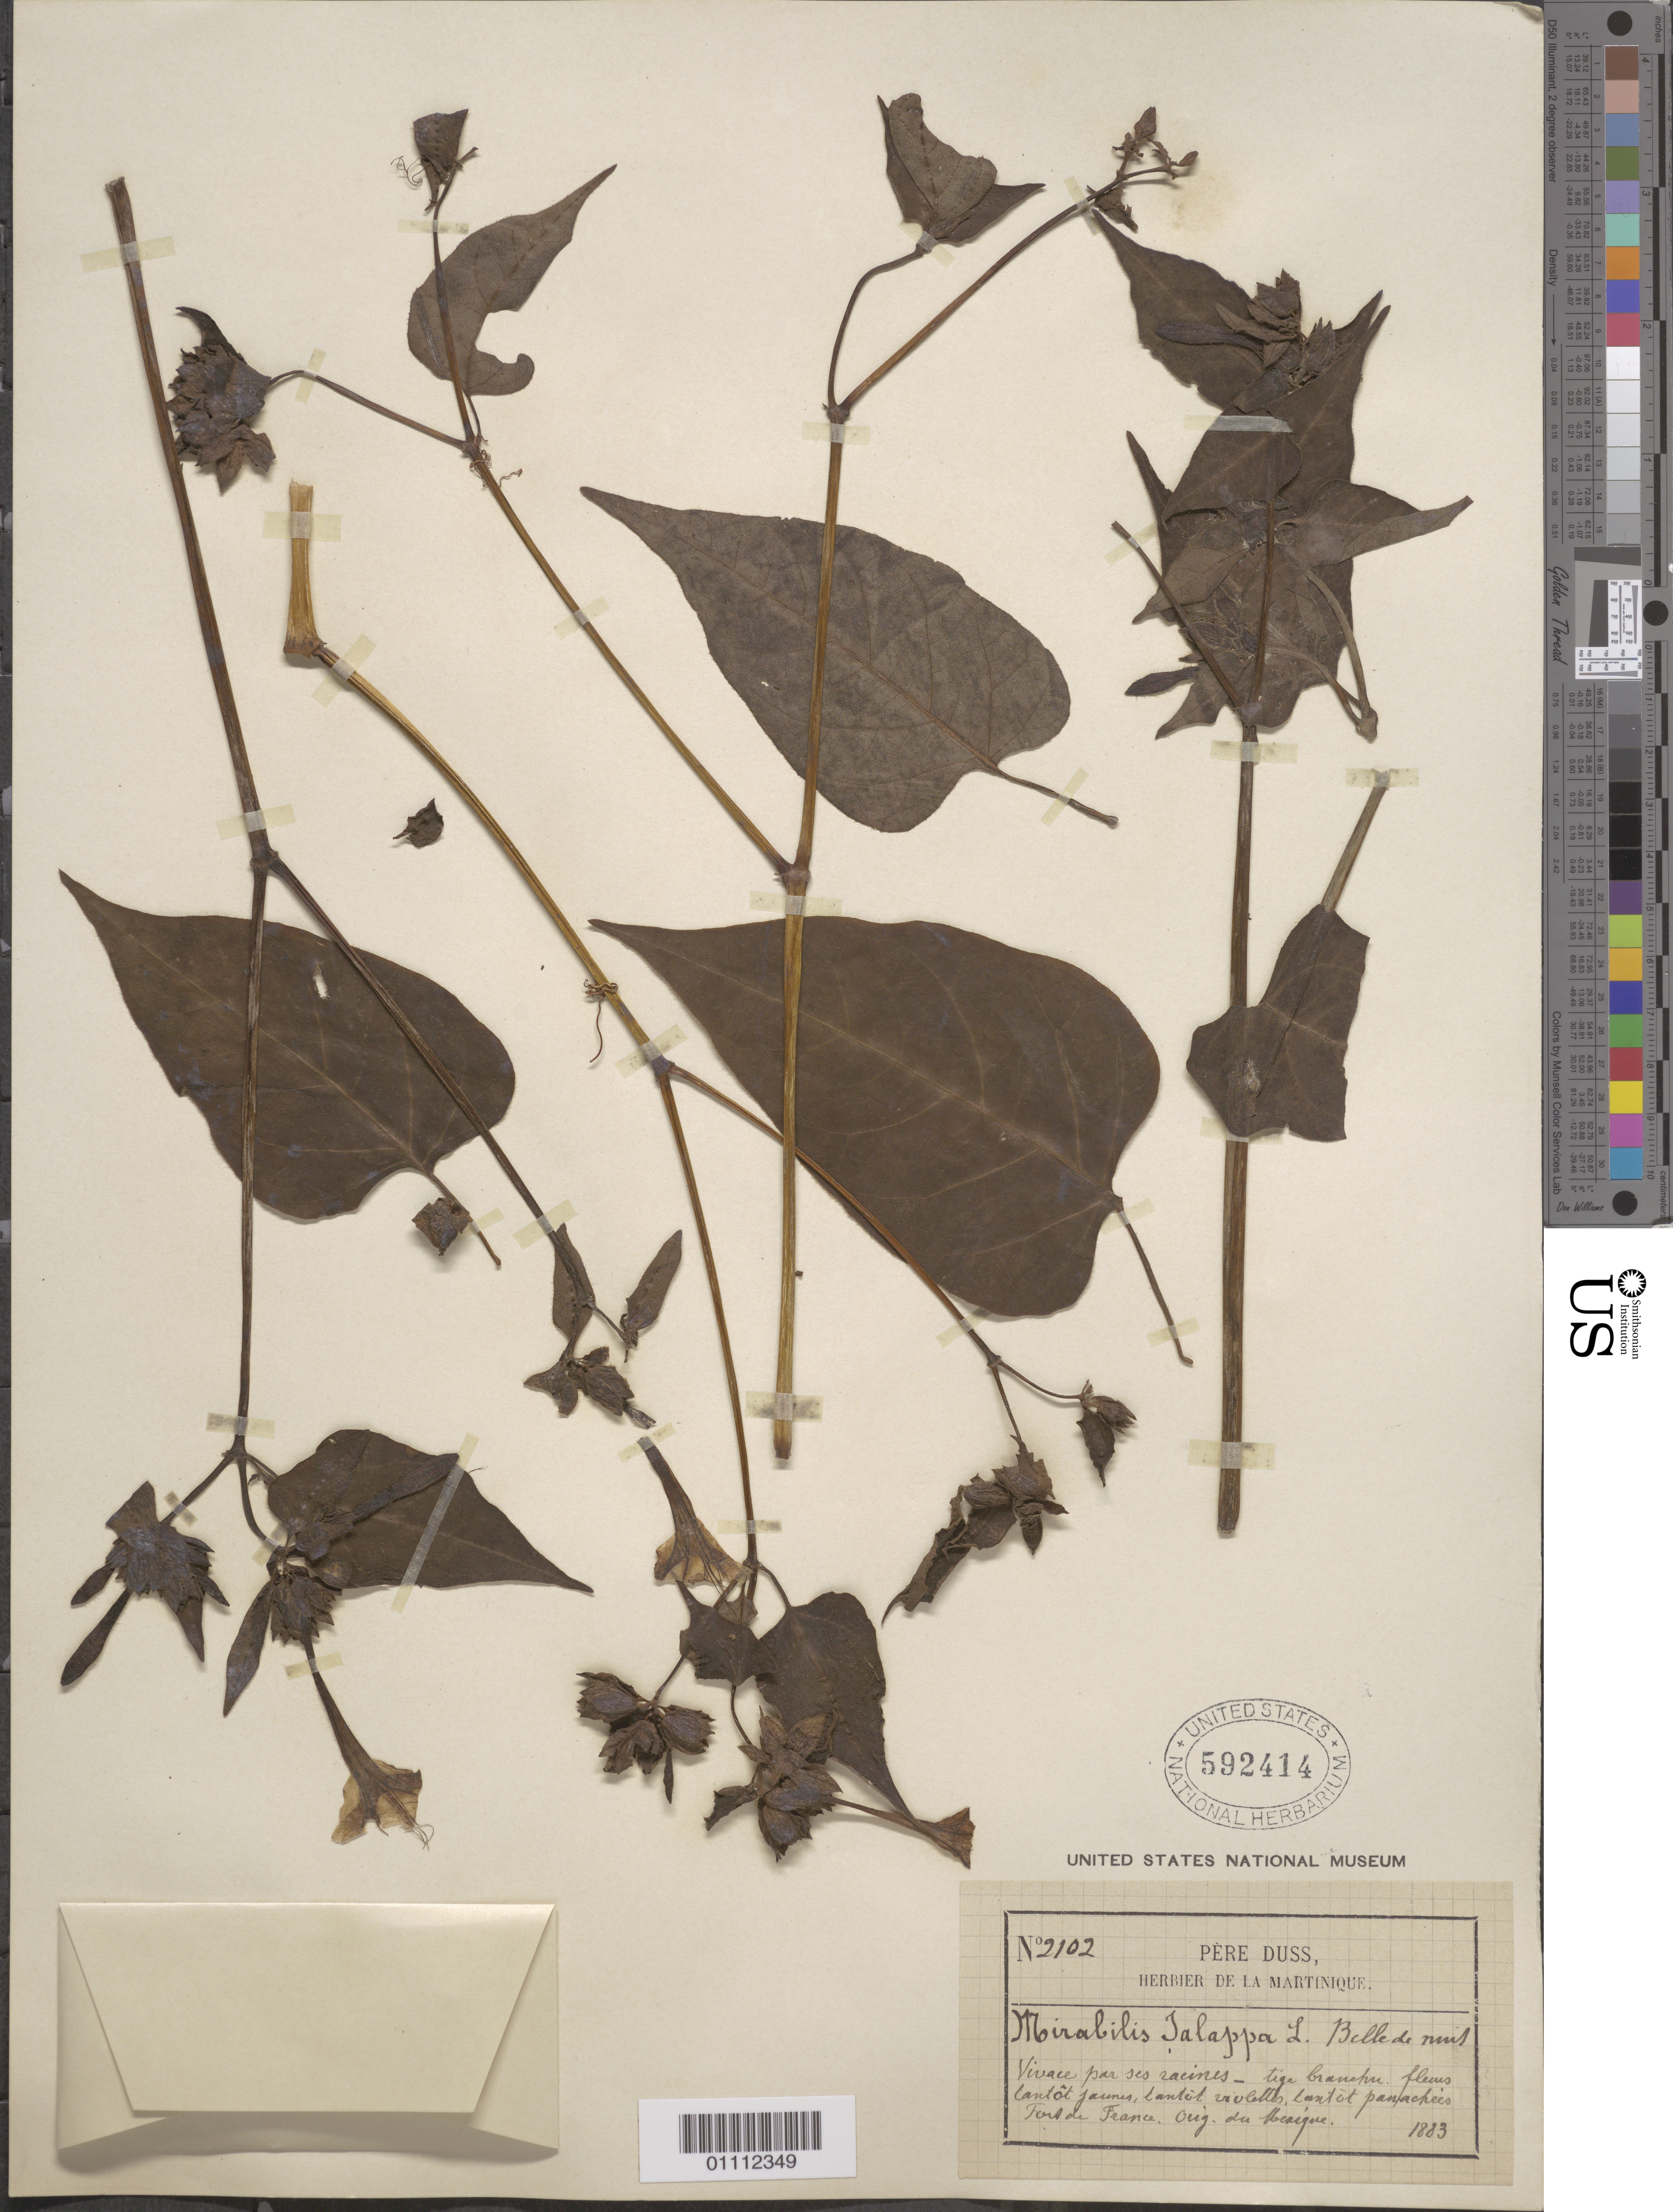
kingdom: Plantae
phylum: Tracheophyta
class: Magnoliopsida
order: Caryophyllales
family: Nyctaginaceae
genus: Mirabilis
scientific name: Mirabilis jalapa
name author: L.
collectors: Père Duss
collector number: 2102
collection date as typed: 1883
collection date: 1883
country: Martinique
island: Martinique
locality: Fort de France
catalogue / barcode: US 592414